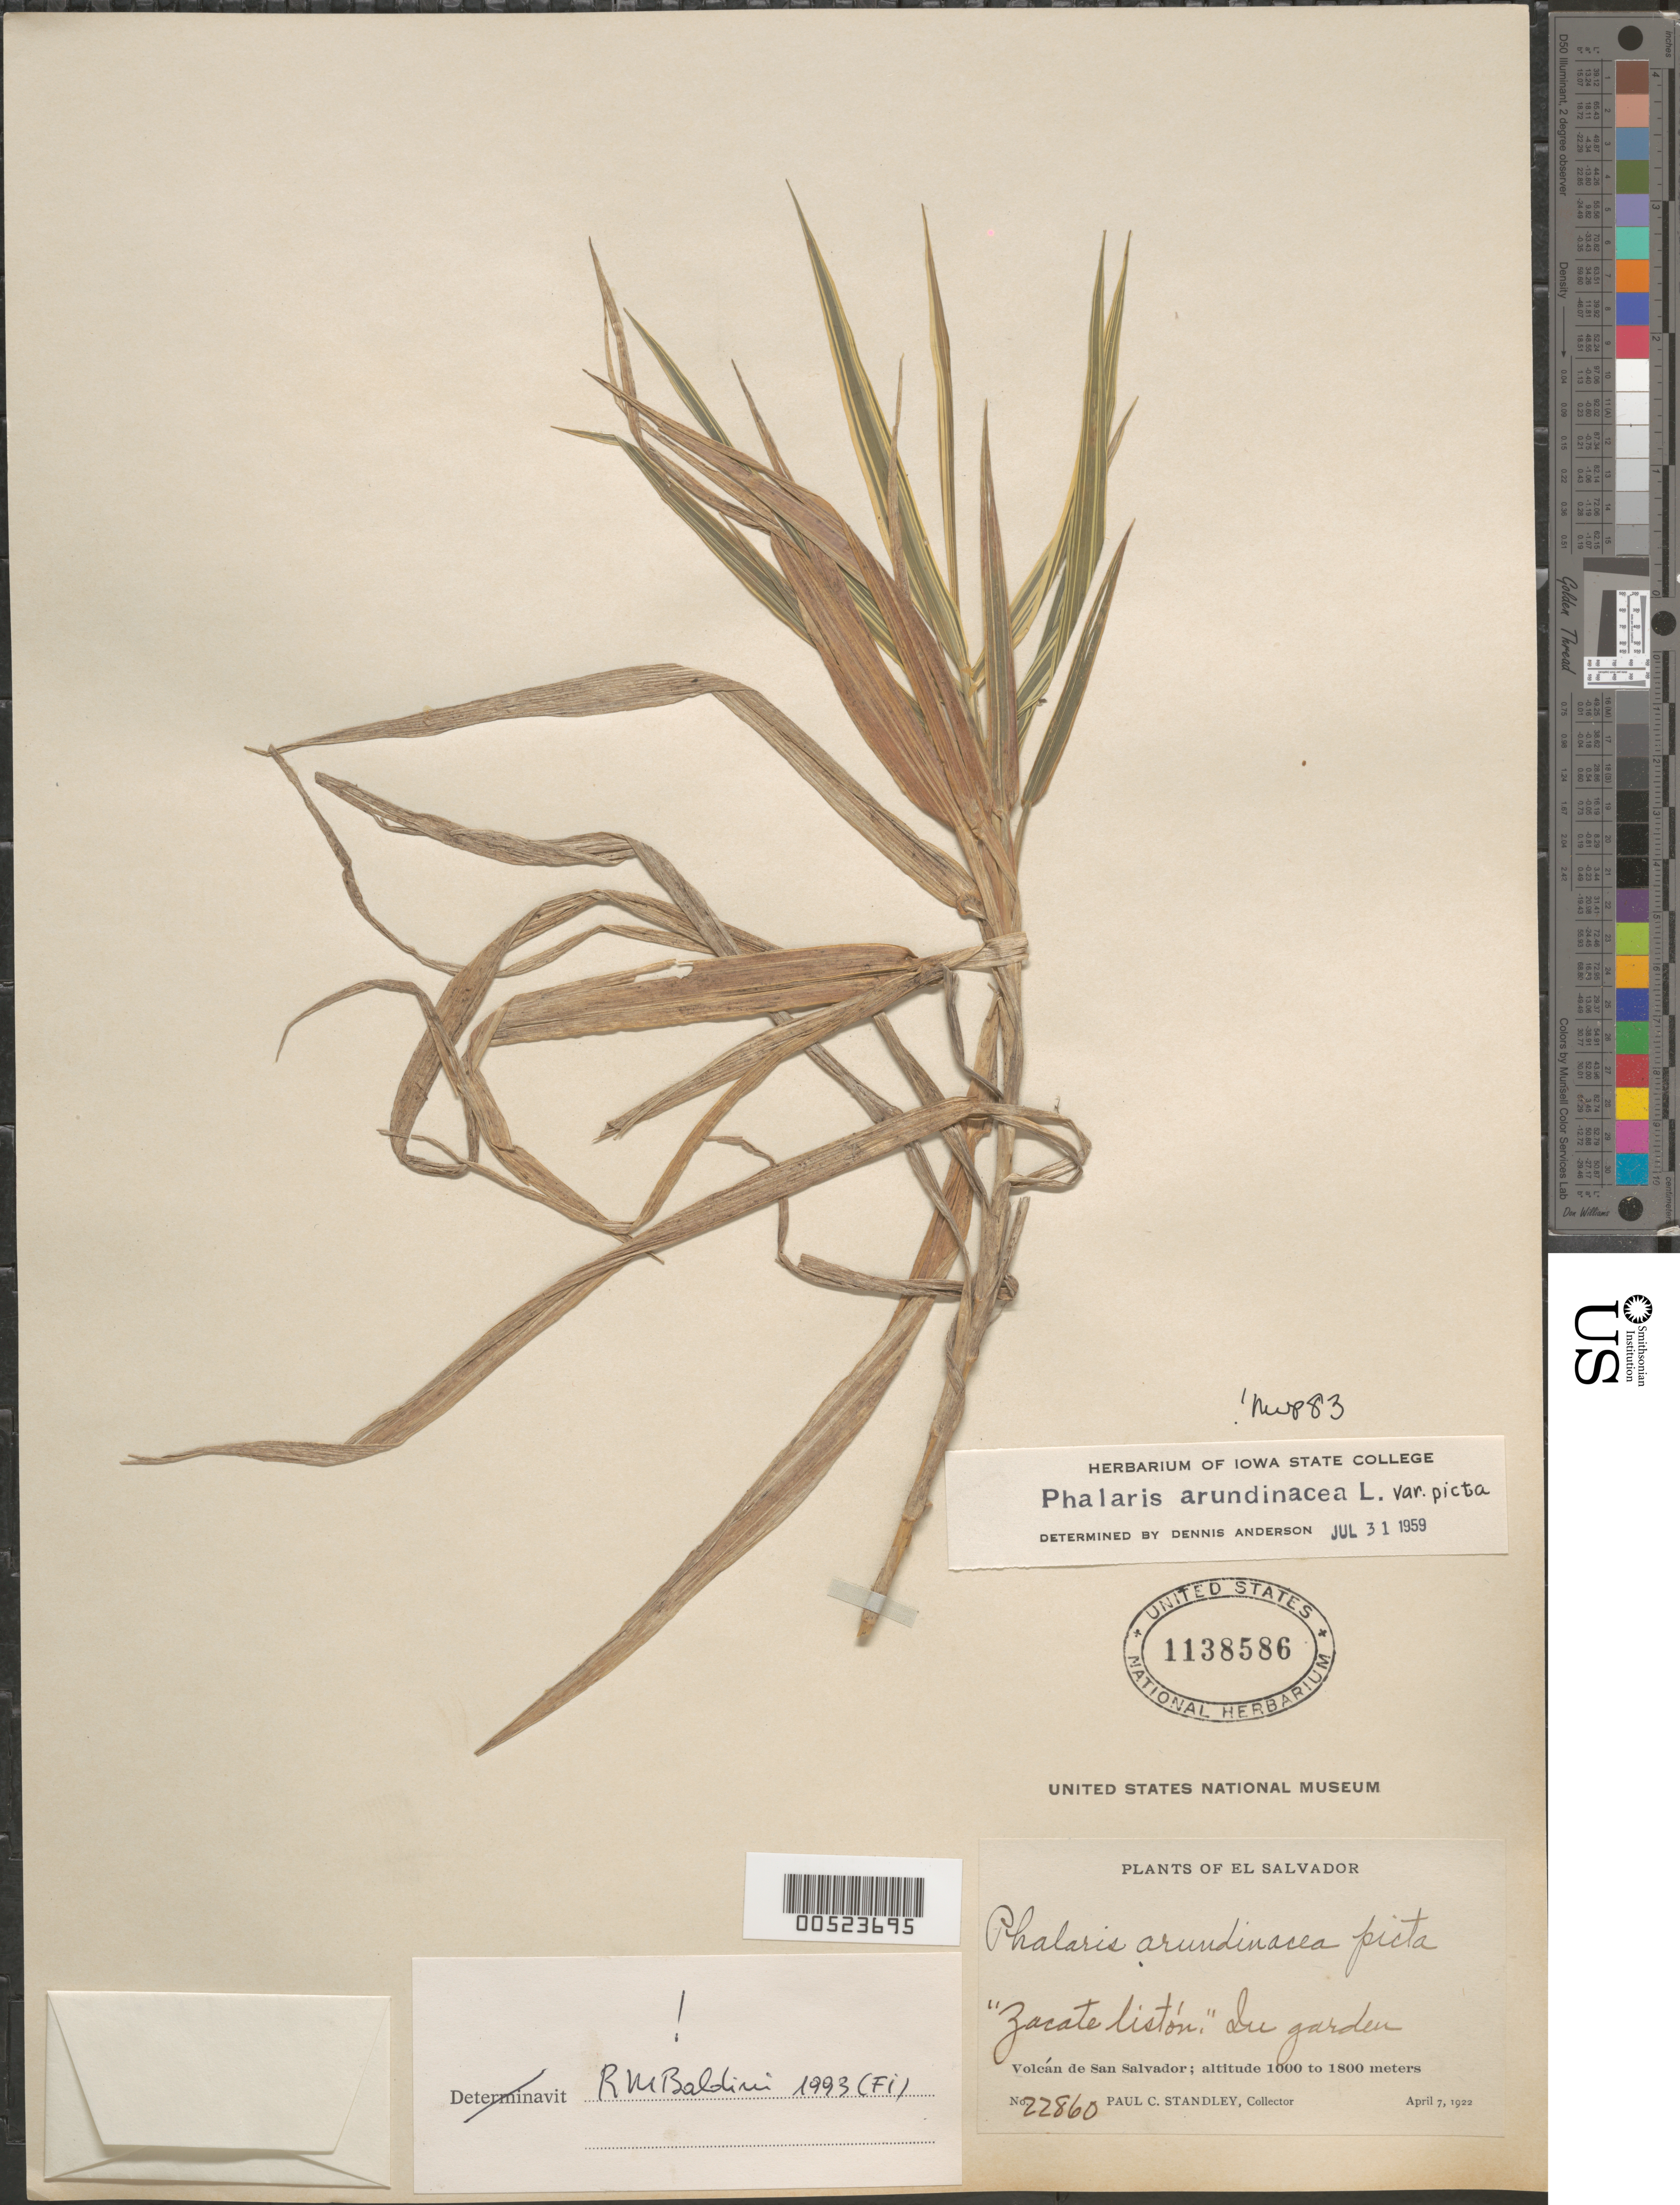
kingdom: Plantae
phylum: Tracheophyta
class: Liliopsida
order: Poales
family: Poaceae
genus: Phalaris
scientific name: Phalaris arundinacea var. picta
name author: Lam.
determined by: Anderson, D., (ISC), Iowa State University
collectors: P. C. Standley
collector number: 22860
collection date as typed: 07 Apr 1922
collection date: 1922-04-07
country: El Salvador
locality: Volcán de San Salvador. In garden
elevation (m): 1000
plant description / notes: Common name: Zacate listón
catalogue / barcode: US 1138586